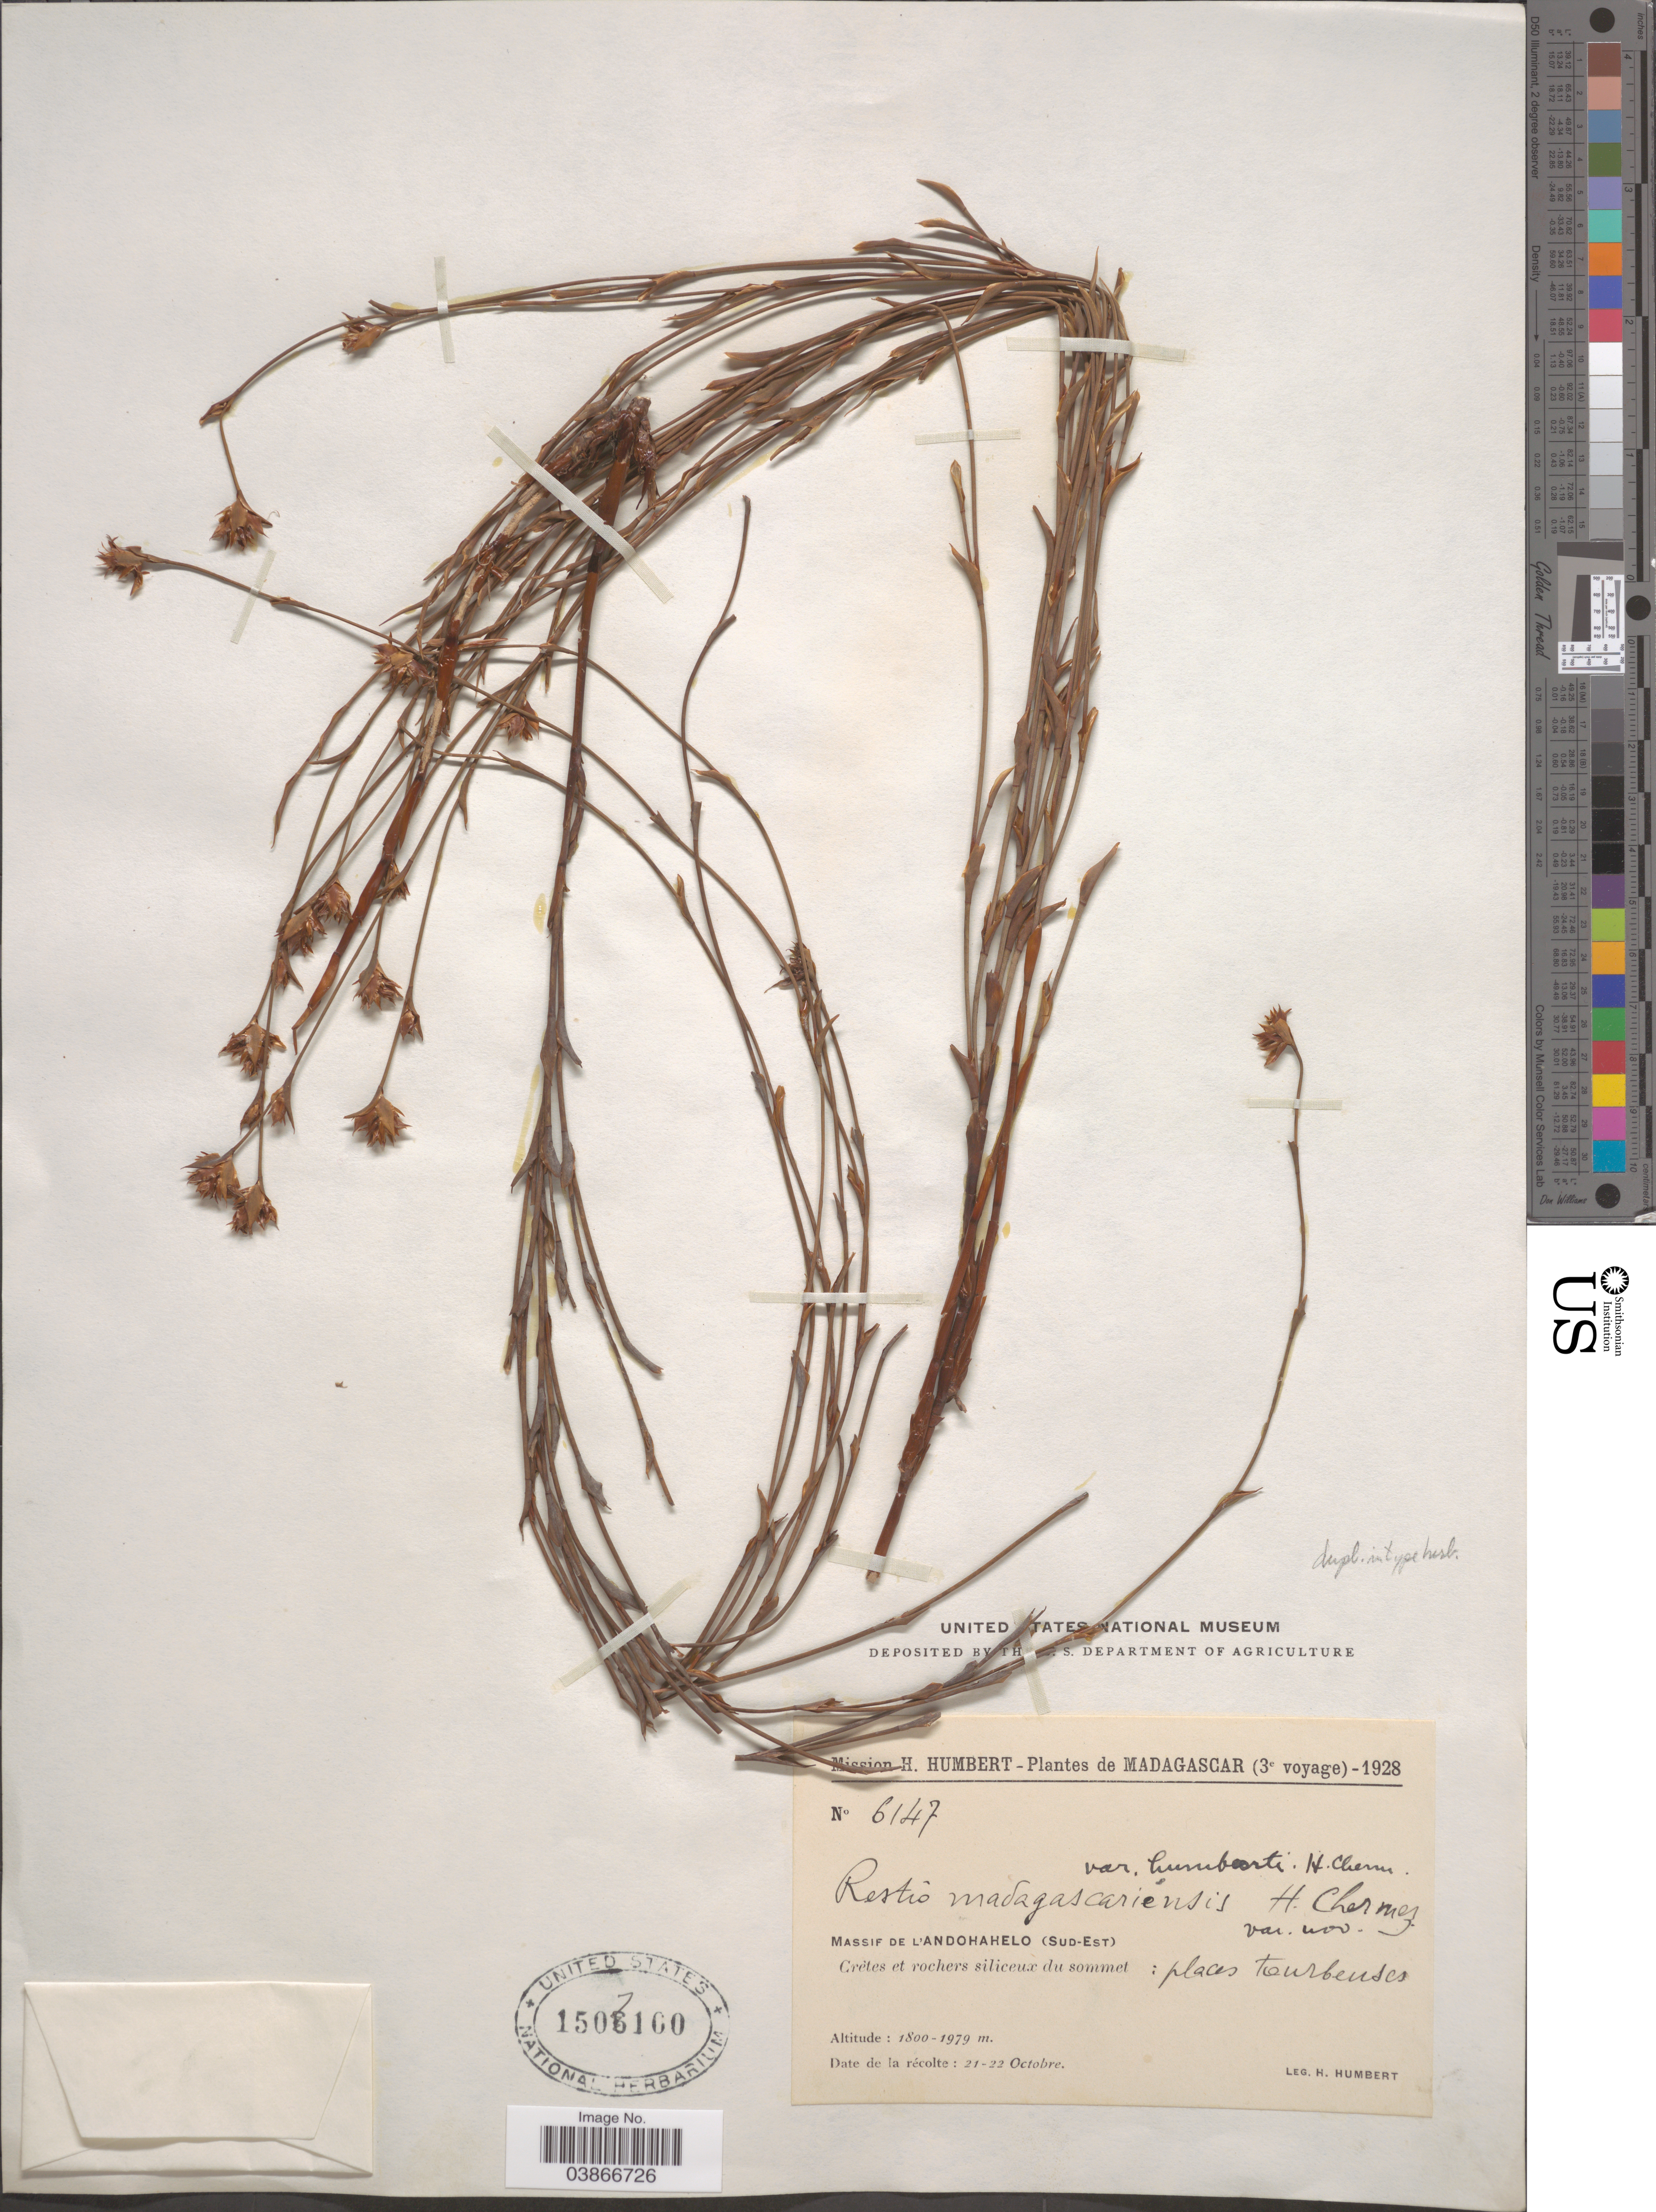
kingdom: Plantae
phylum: Tracheophyta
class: Liliopsida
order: Poales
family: Restionaceae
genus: Restio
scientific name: Restio madagascariensis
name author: Cherm.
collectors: H. Humbert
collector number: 6147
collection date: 1928-10-21/1928-10-22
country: Madagascar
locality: Massif de l'Andohahelo (Sud-Est).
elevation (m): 1800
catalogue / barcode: US 1507160